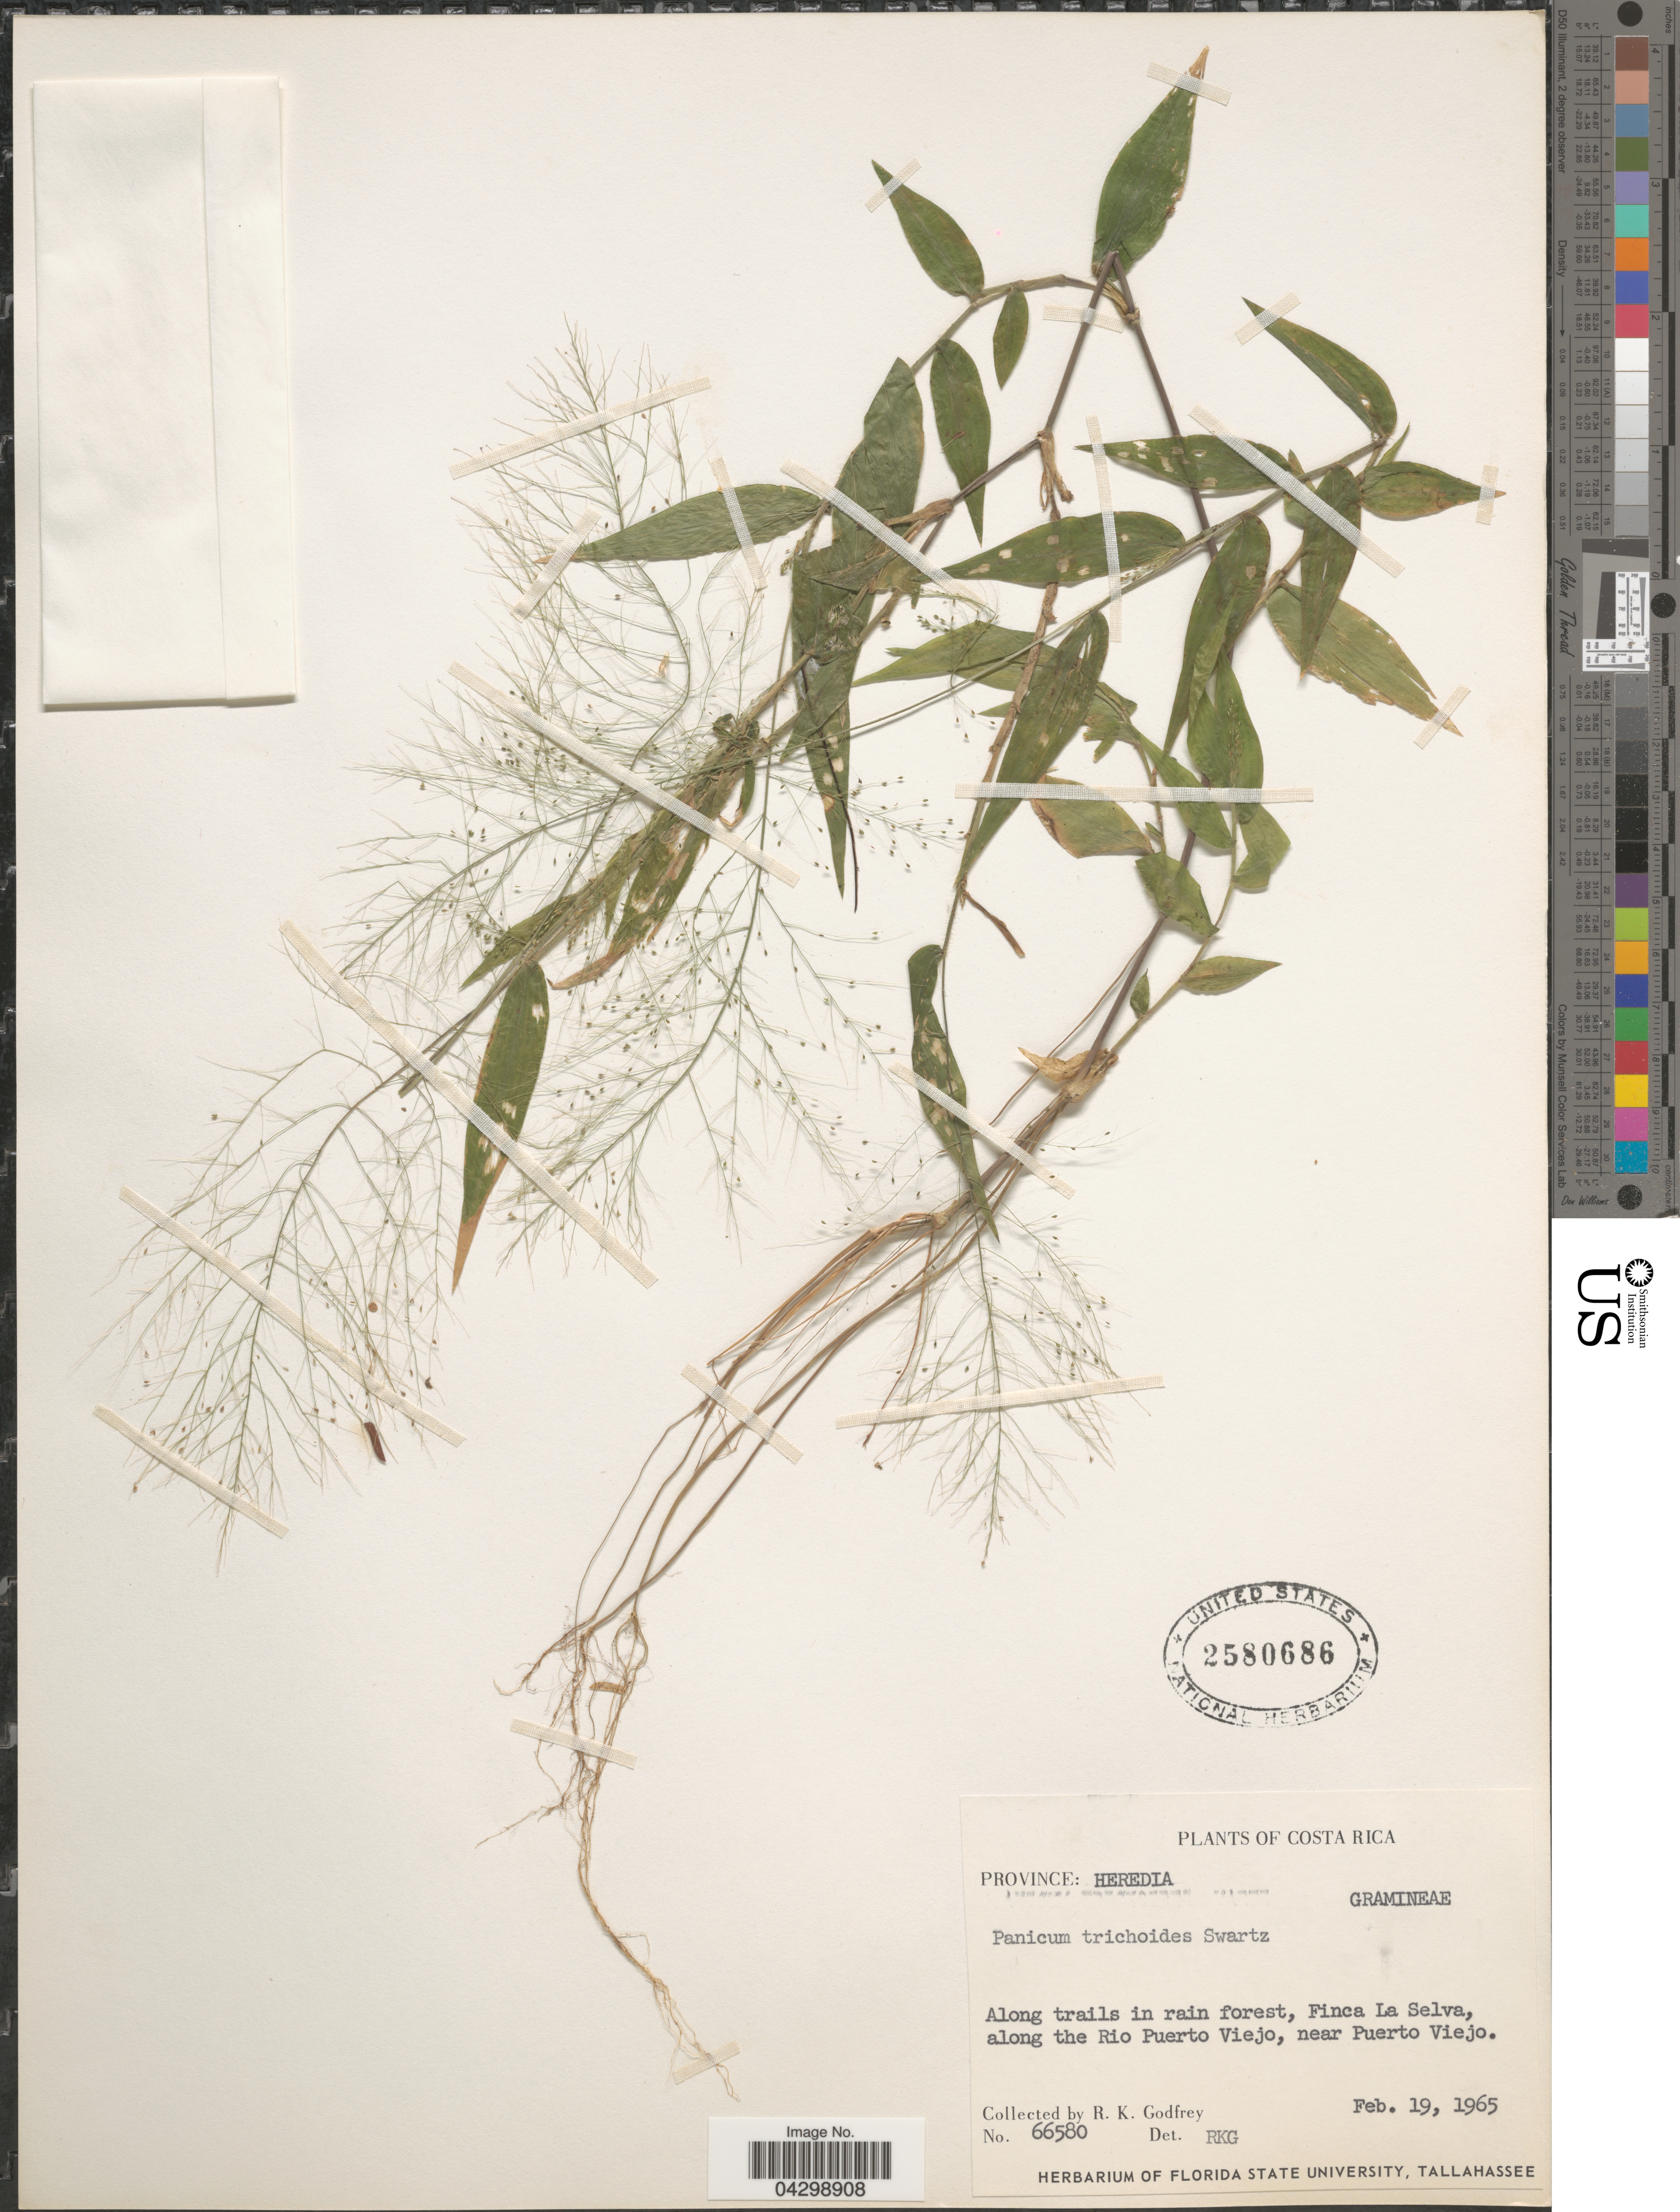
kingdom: Plantae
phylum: Tracheophyta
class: Liliopsida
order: Poales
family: Poaceae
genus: Panicum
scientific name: Panicum trichoides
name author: Sw.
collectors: R. K. Godfrey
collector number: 66580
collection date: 1965-02-19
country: Costa Rica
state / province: Heredia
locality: Along trails in rain forest, Finca La Selva, along the Rio Puerto Viejo, near Puerto Viejo.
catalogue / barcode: US 2580686